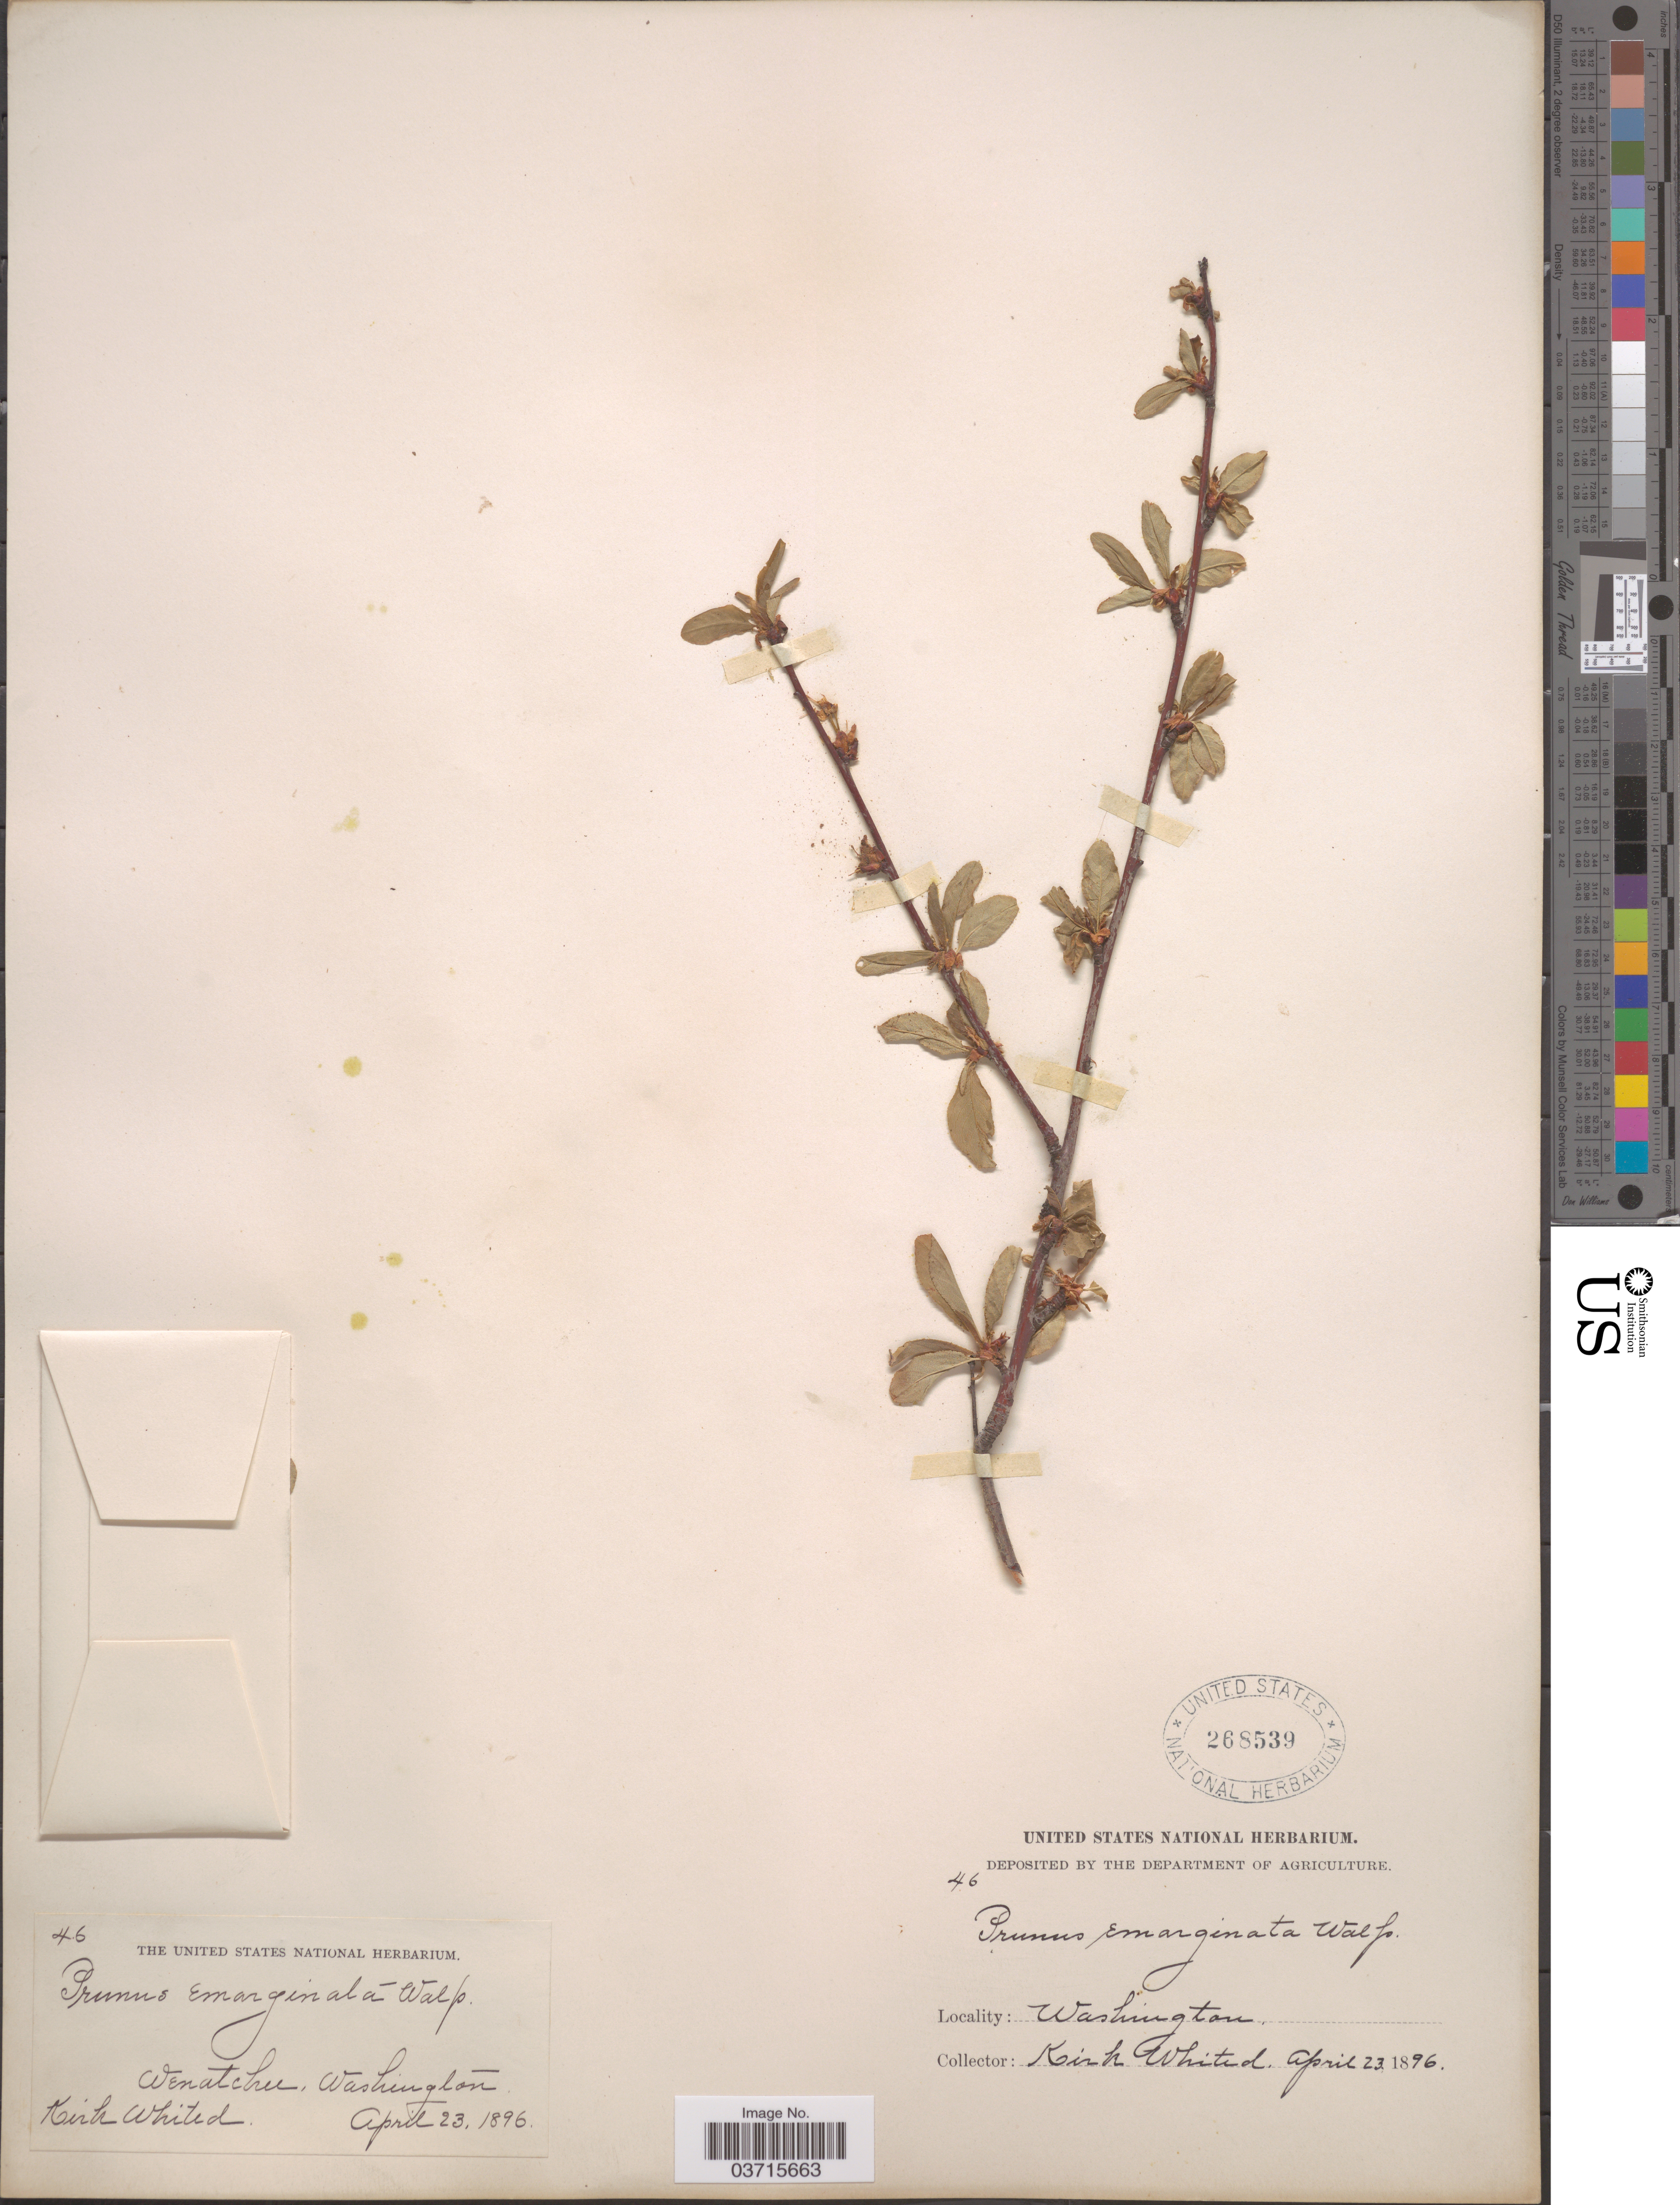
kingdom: Plantae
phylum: Tracheophyta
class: Magnoliopsida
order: Rosales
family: Rosaceae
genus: Prunus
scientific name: Prunus emarginata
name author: (Douglas ex Hook.) Eaton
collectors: K. Whited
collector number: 46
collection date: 1896-04-23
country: United States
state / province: Washington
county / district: Chelan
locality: Wenatchee.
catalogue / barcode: US 268539